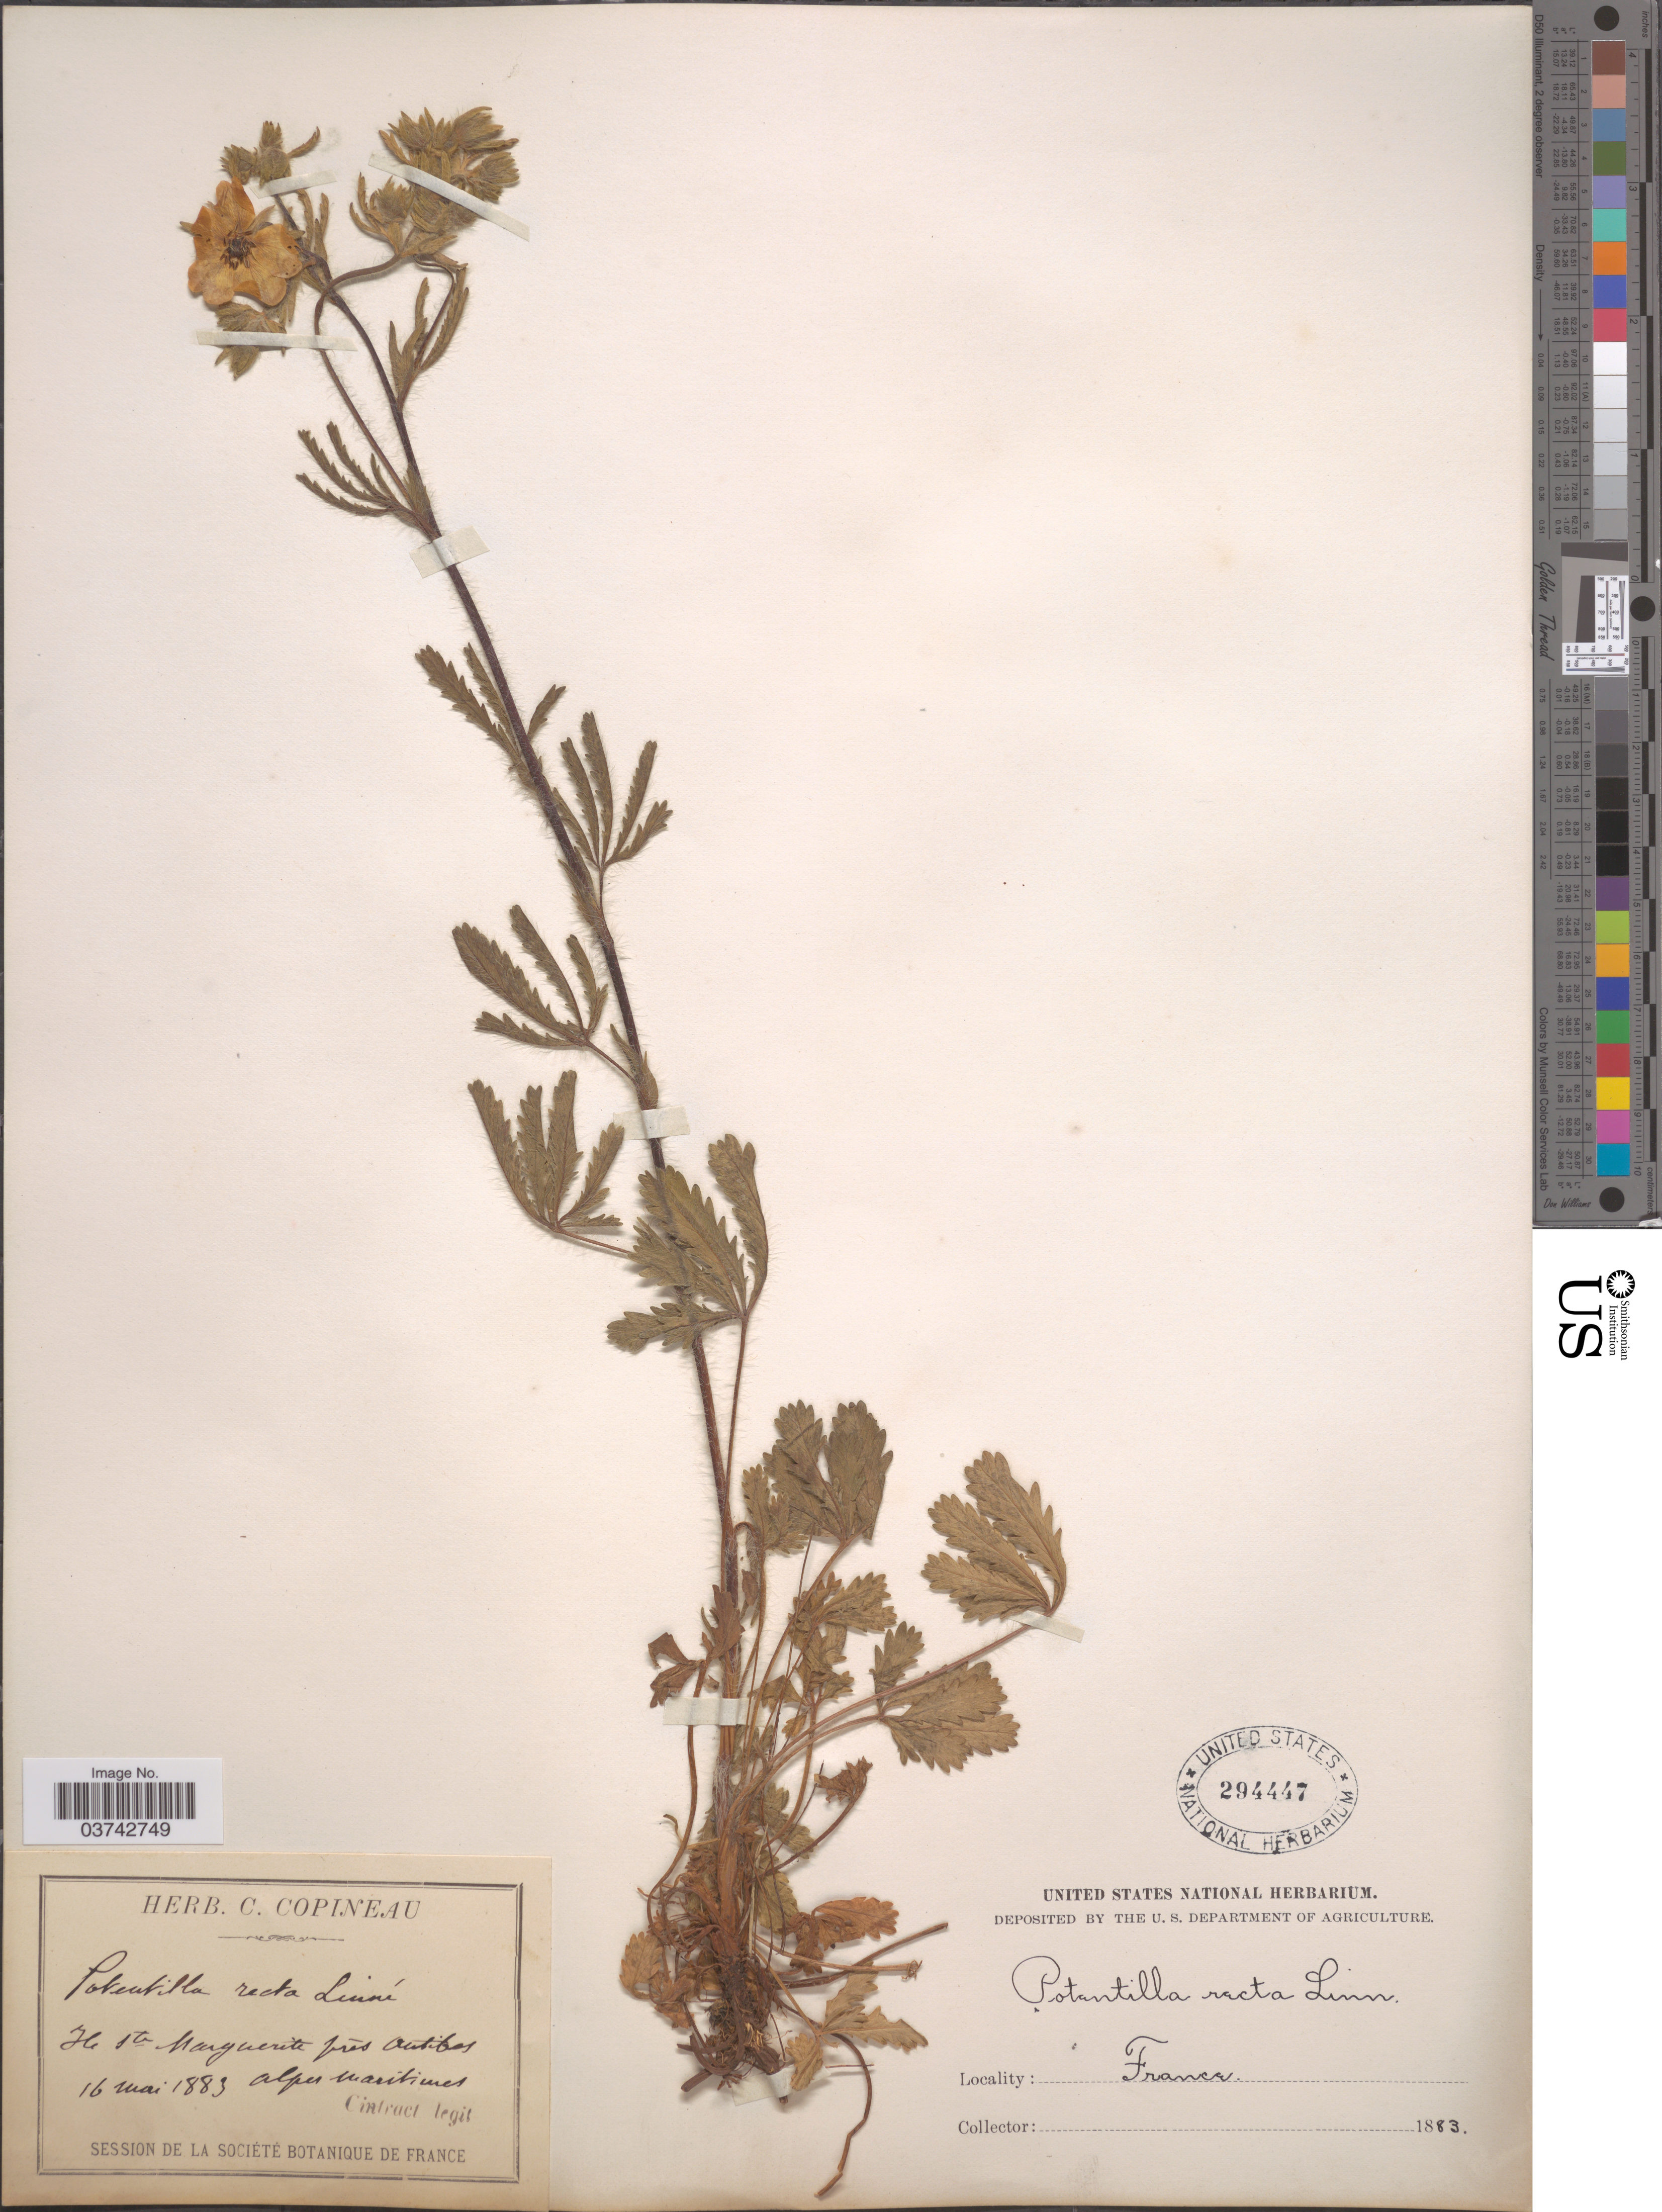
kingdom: Plantae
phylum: Tracheophyta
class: Magnoliopsida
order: Rosales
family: Rosaceae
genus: Potentilla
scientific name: Potentilla recta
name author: L.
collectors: Cintract, --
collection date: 1883-05-16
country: France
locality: Ile Ste Marguerite prés Antibes. Alpes maritimes.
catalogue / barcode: US 294447